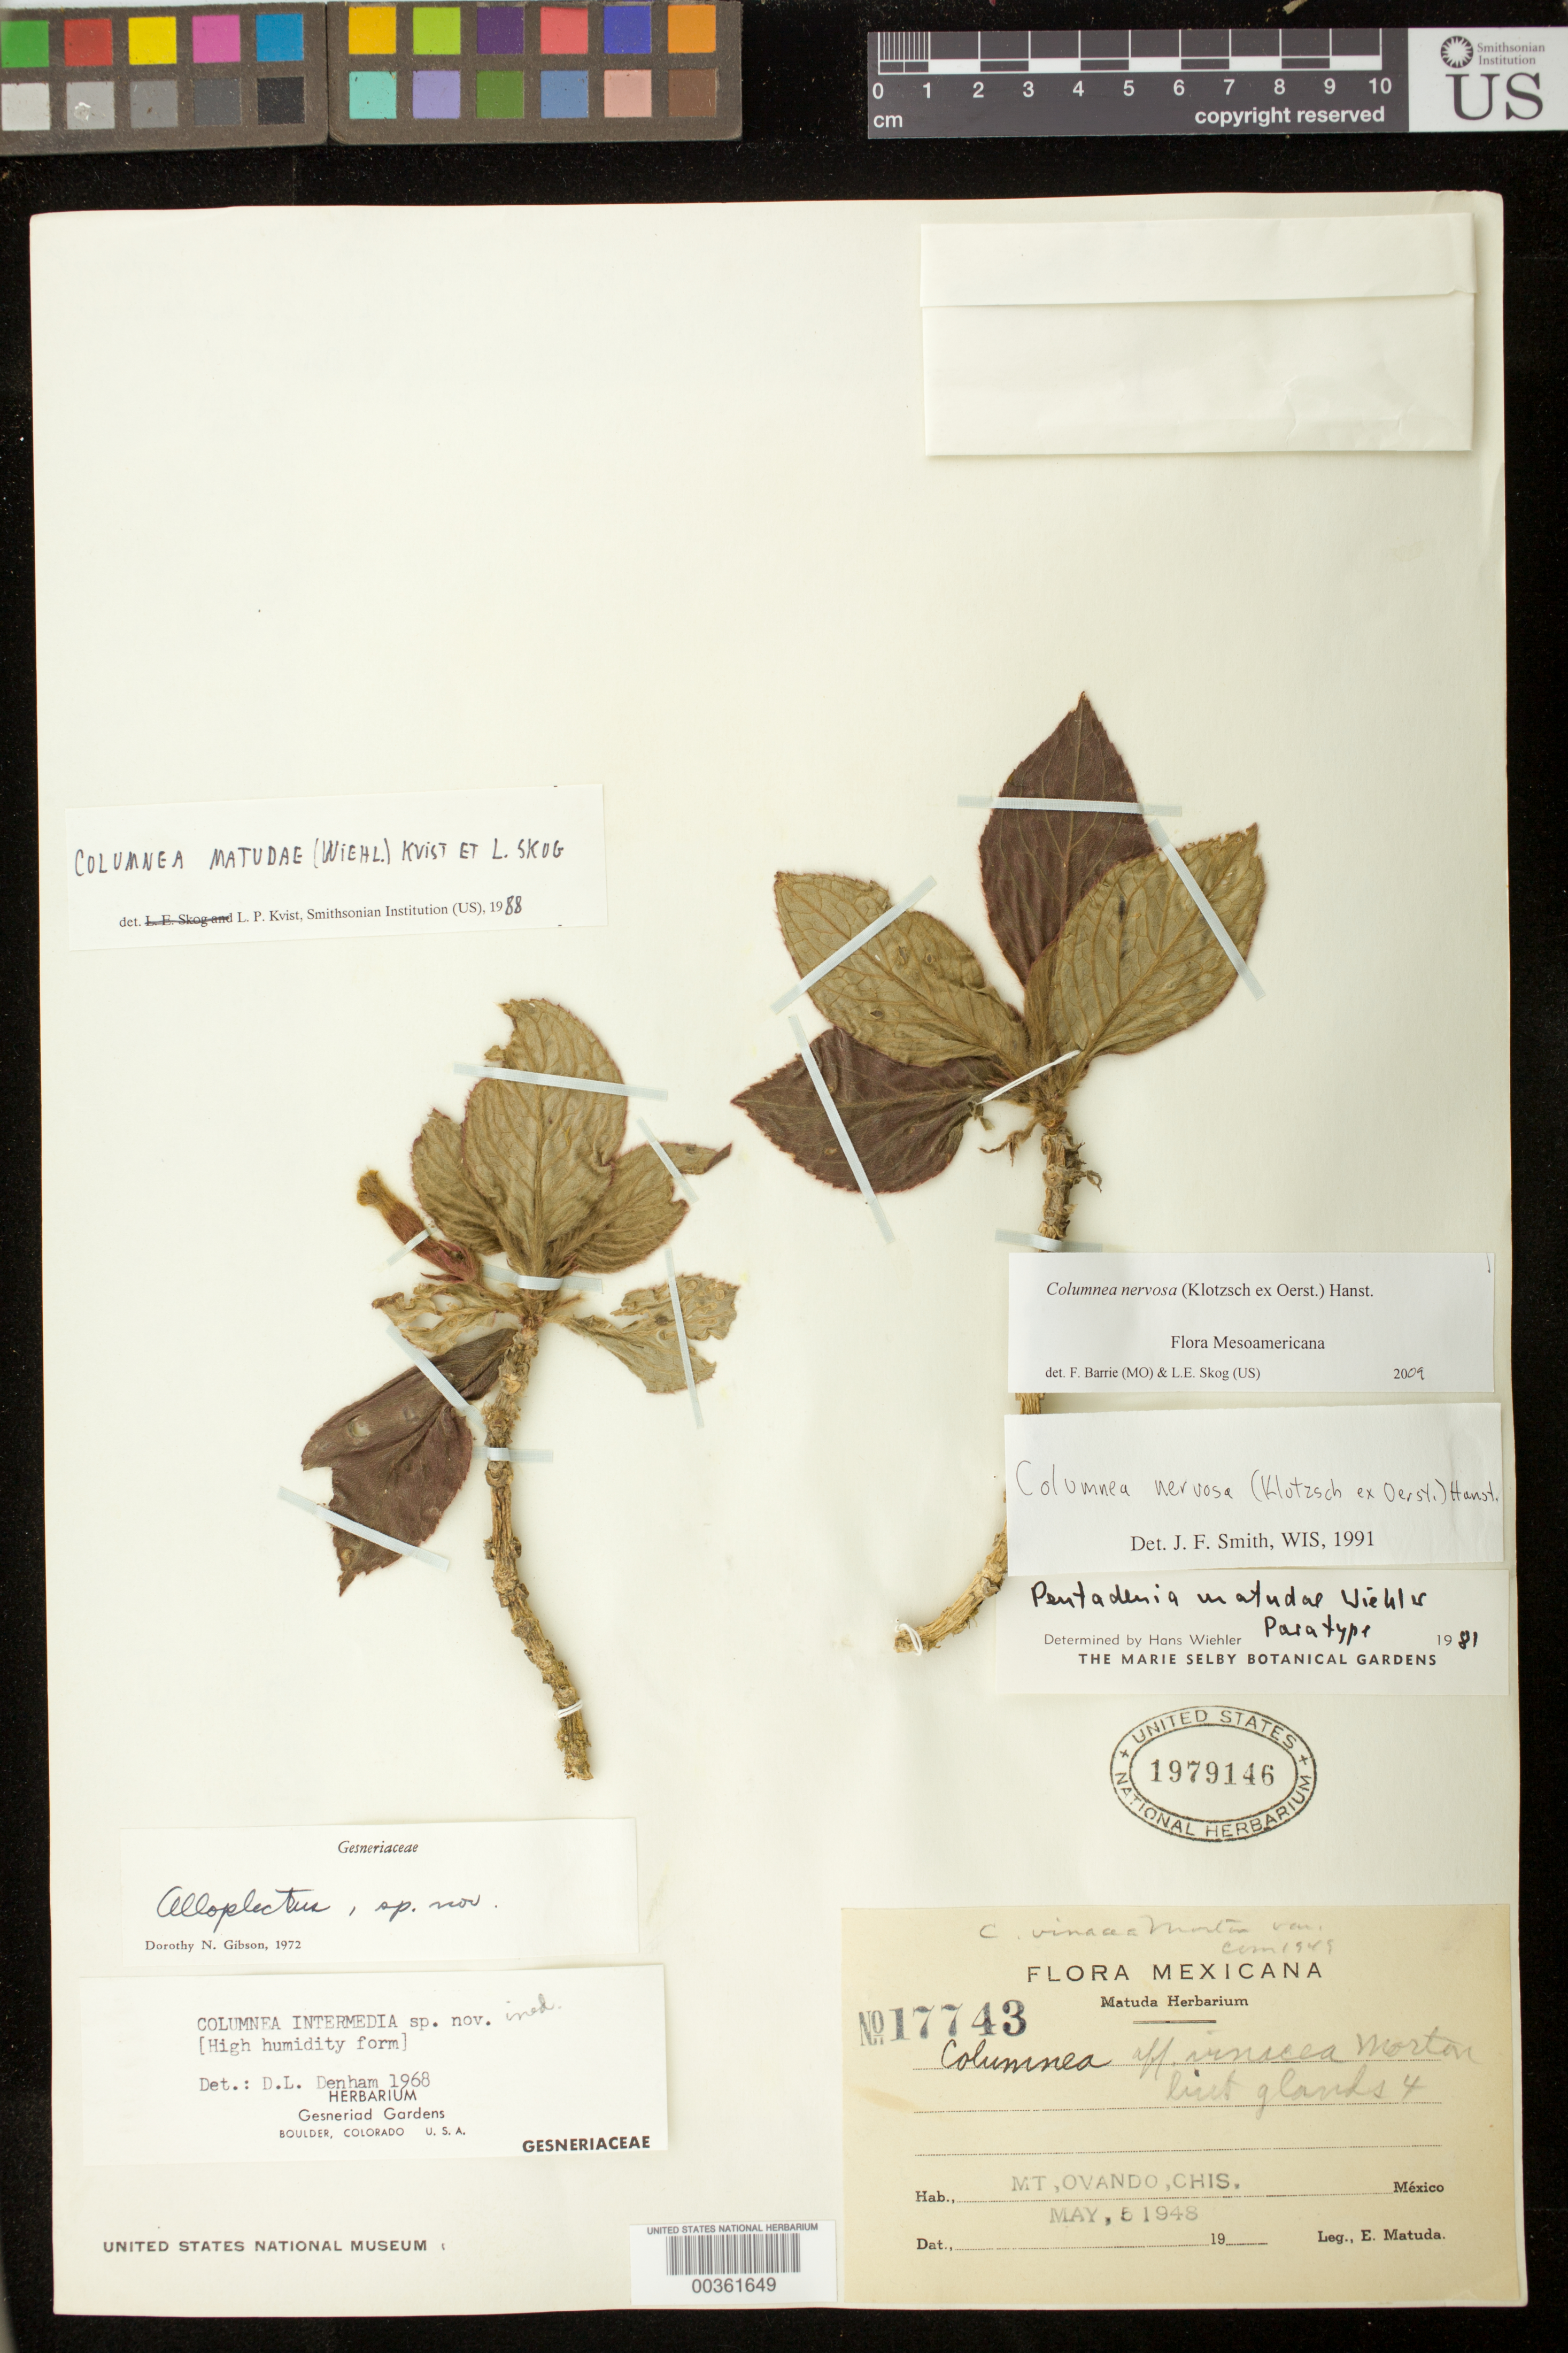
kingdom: Plantae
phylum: Tracheophyta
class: Magnoliopsida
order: Lamiales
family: Gesneriaceae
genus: Columnea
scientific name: Columnea nervosa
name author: (Klotzsch ex Oerst.) Hanst.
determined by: Barrie, F. R.; Skog, Laurence E.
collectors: E. Matuda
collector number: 17743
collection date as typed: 05 May 1948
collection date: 1948-05-05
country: Mexico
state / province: Chiapas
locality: Mt. Ovando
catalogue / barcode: US 1979146